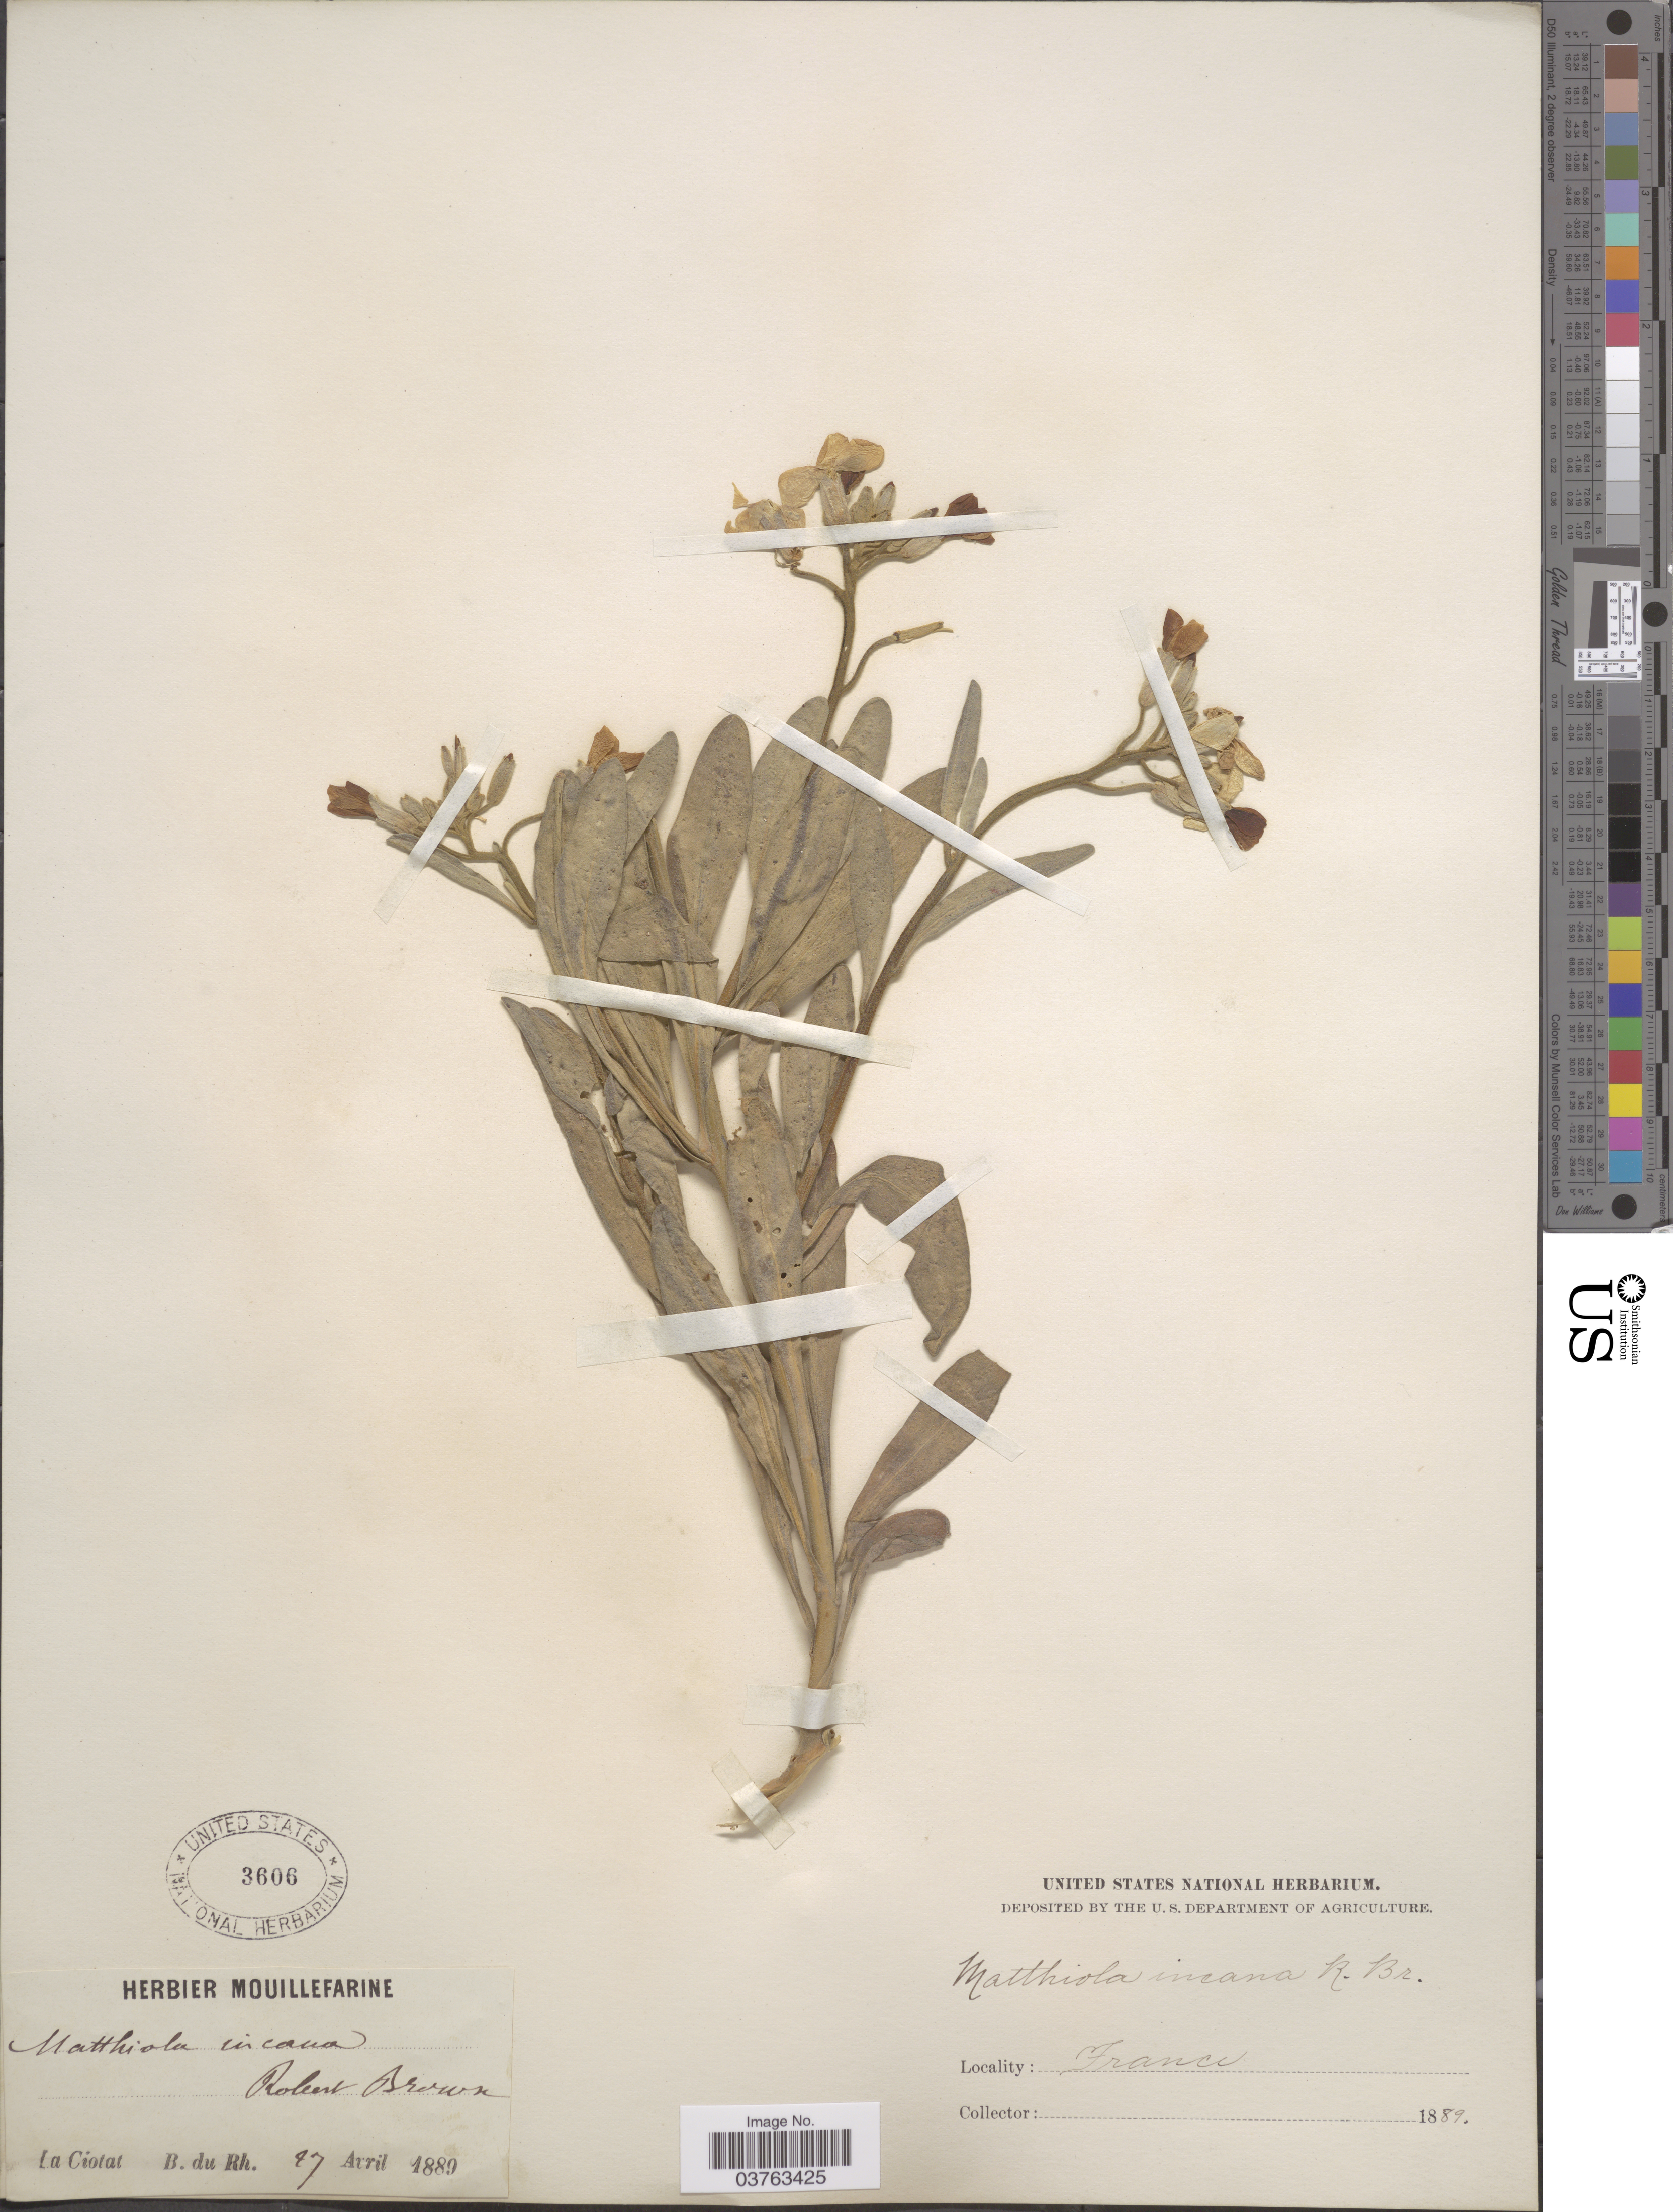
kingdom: Plantae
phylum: Tracheophyta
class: Magnoliopsida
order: Brassicales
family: Brassicaceae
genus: Matthiola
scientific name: Matthiola incana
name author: (L.) W.T. Aiton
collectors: ex herb. Mouillefarine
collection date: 1889-04-27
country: France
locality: La Ciotat, B. du Rh.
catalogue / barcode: US 3606